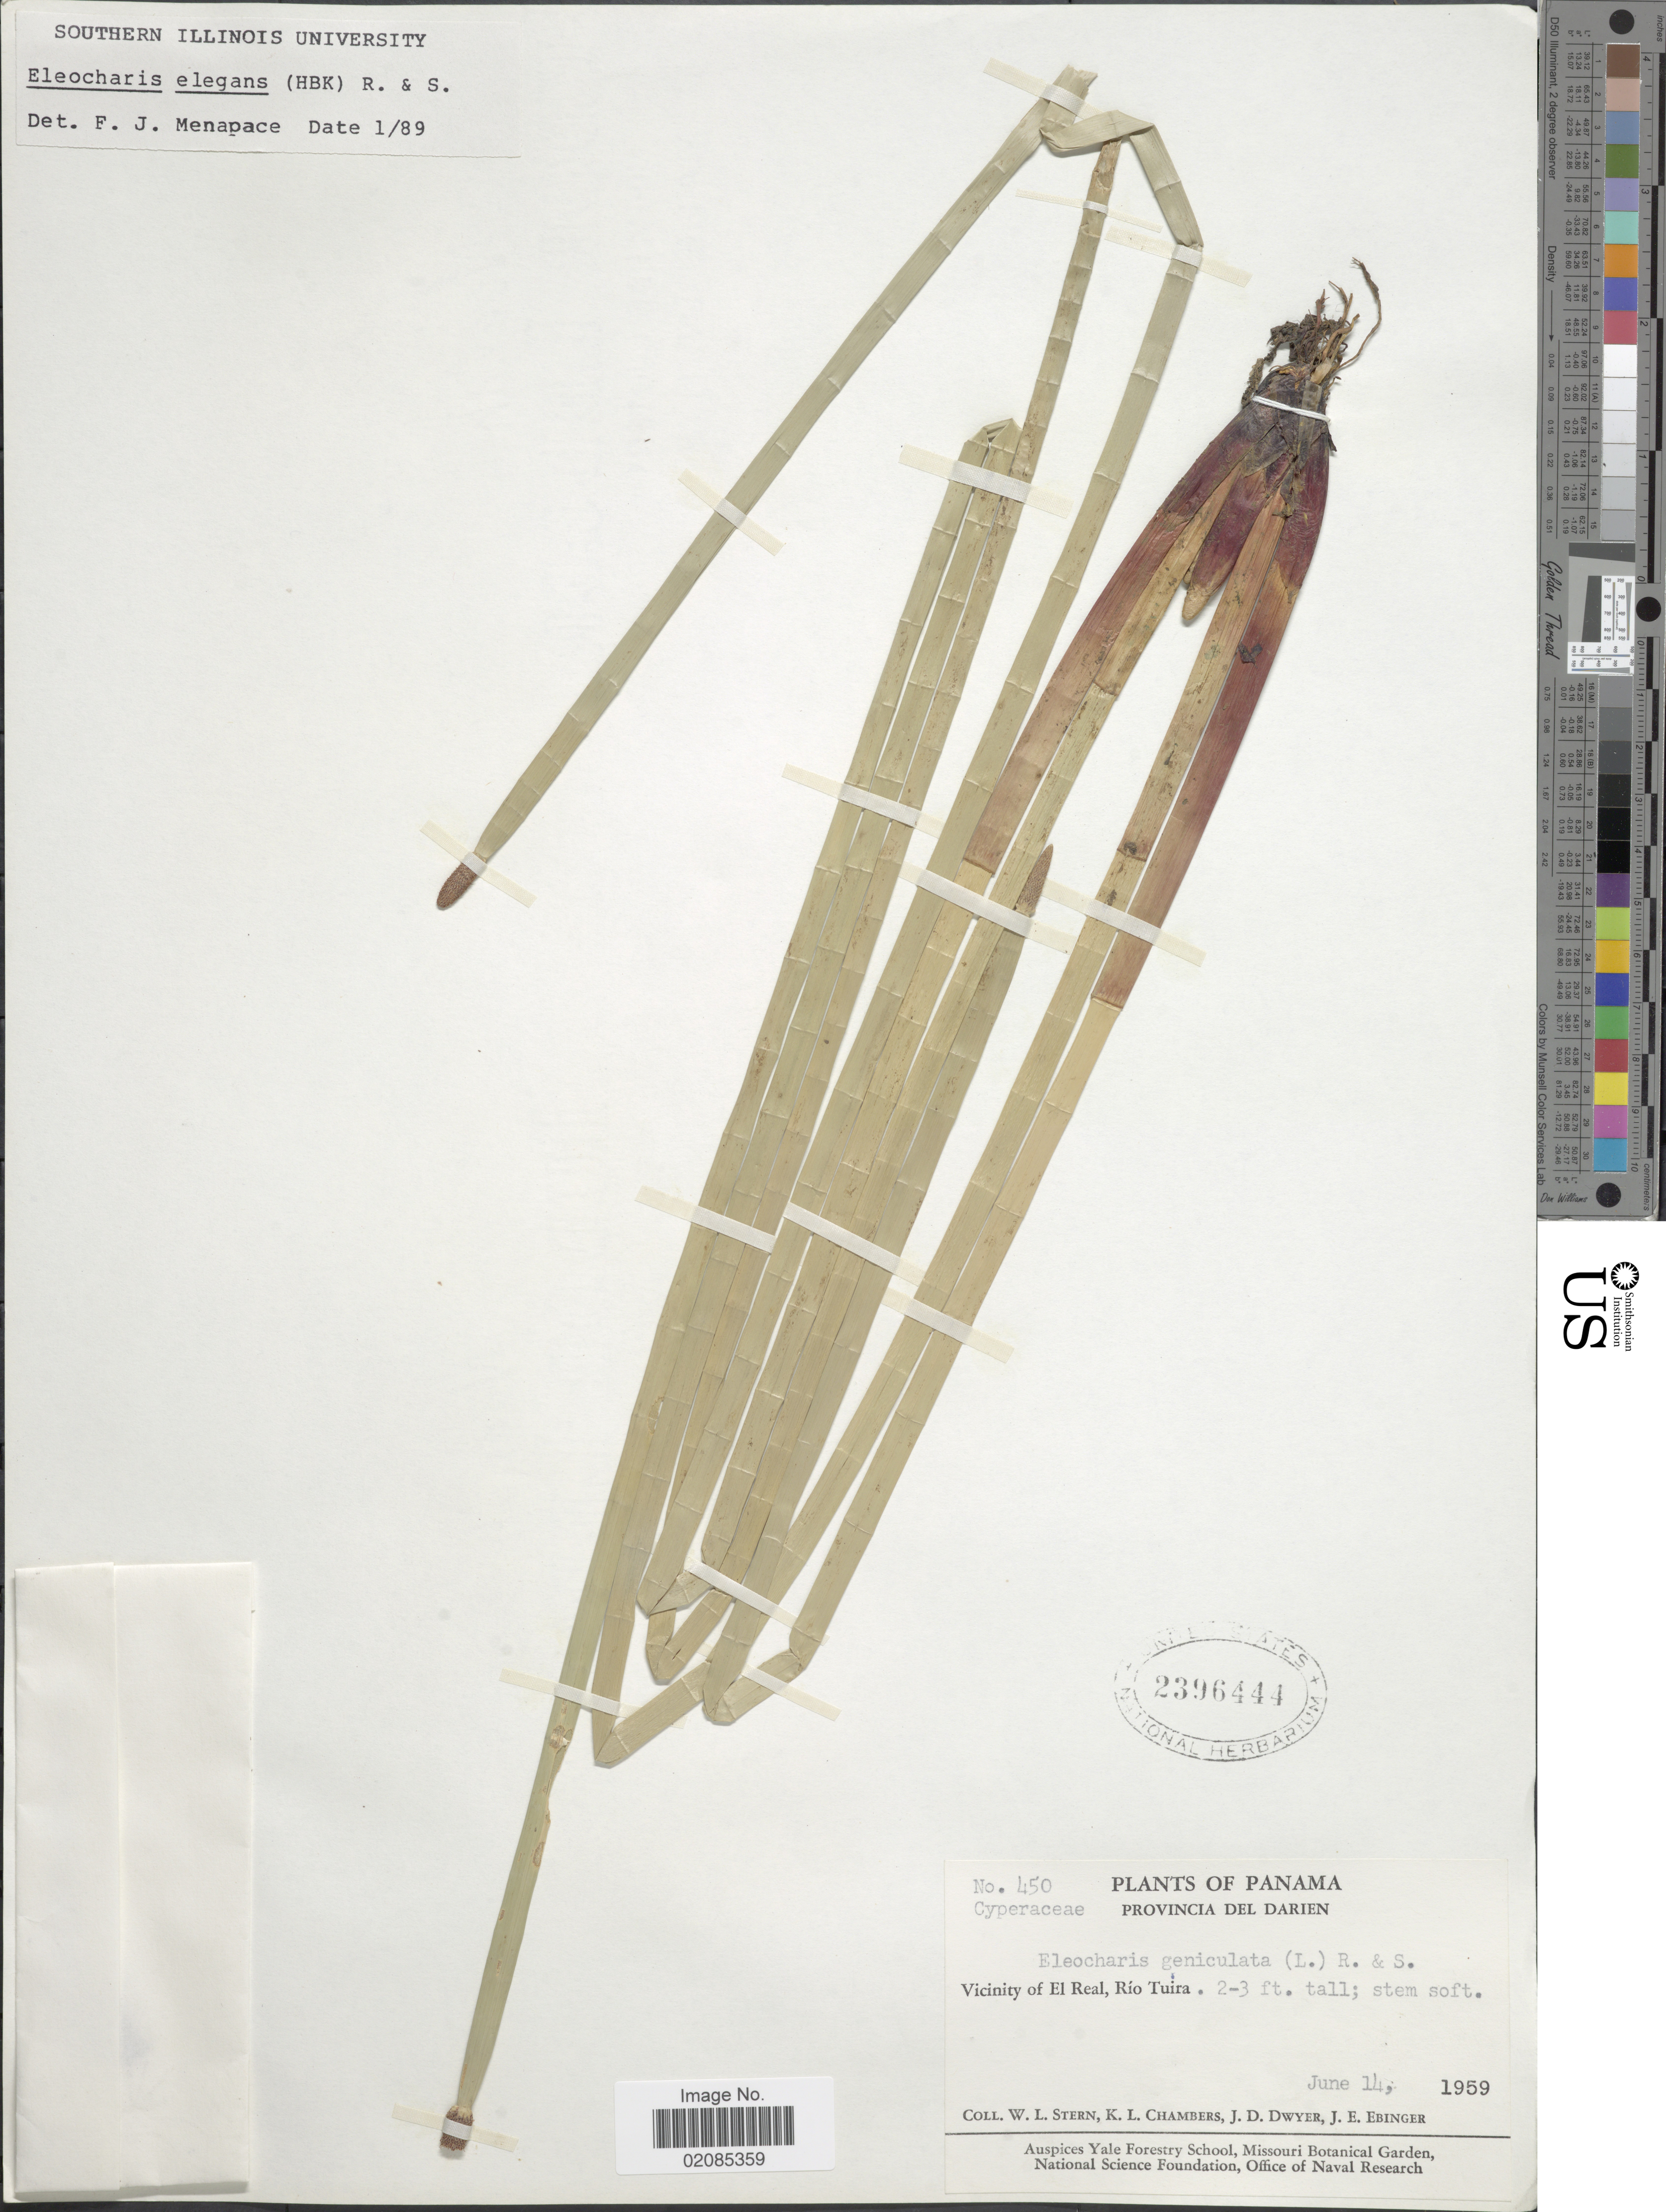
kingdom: Plantae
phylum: Tracheophyta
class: Liliopsida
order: Poales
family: Cyperaceae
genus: Eleocharis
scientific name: Eleocharis elegans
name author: (Kunth) Roem. & Schult.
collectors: W. L. Stern, K. Chambers, J. D. Dwyer & J. Ebinger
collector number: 450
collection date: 1959-06-14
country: Panama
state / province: Darién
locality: Provinca del Darien. Vicinity of El Real, Rio Tuira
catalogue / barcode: US 2396444